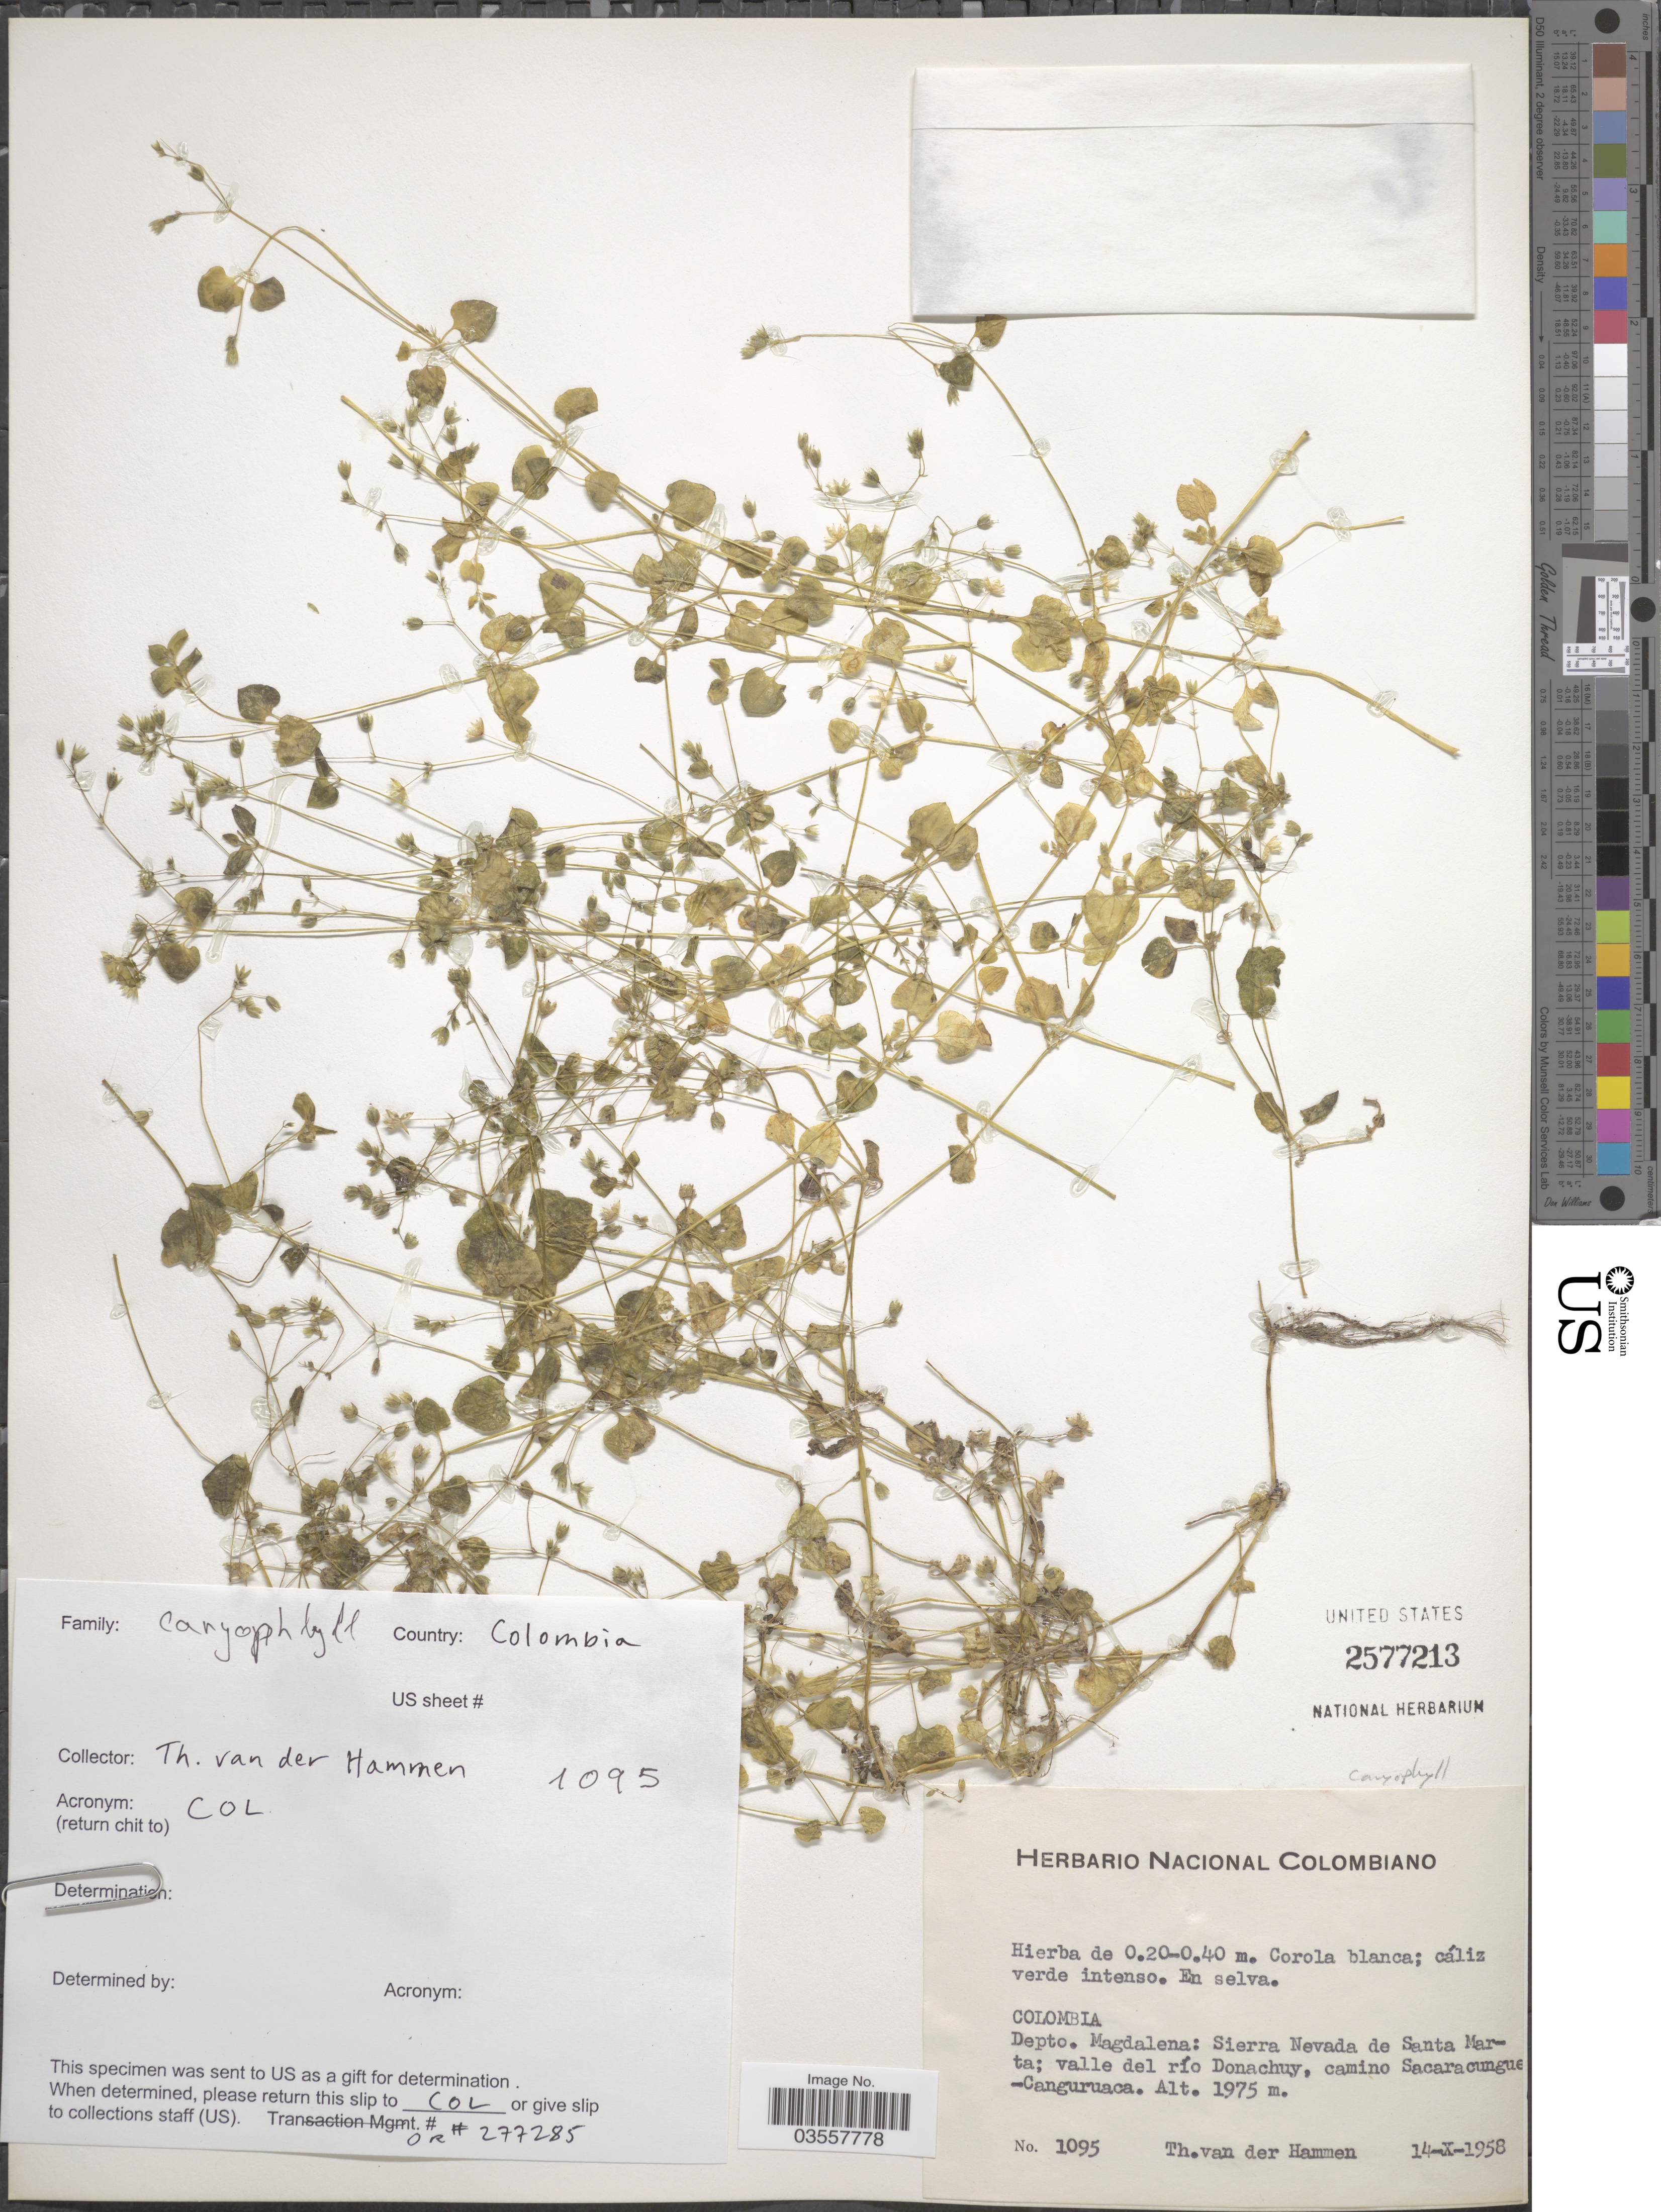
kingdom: Plantae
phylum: Tracheophyta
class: Magnoliopsida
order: Caryophyllales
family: Caryophyllaceae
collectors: T. Van der Hammen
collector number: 1095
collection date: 1958-10-14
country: Colombia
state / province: Magdalena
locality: Depto. Magdalena: Sierra Nevada de Santa Marta; valle del río Donachuy, camino Sacaracungue -Canguruaca.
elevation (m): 1975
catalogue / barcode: US 2577213